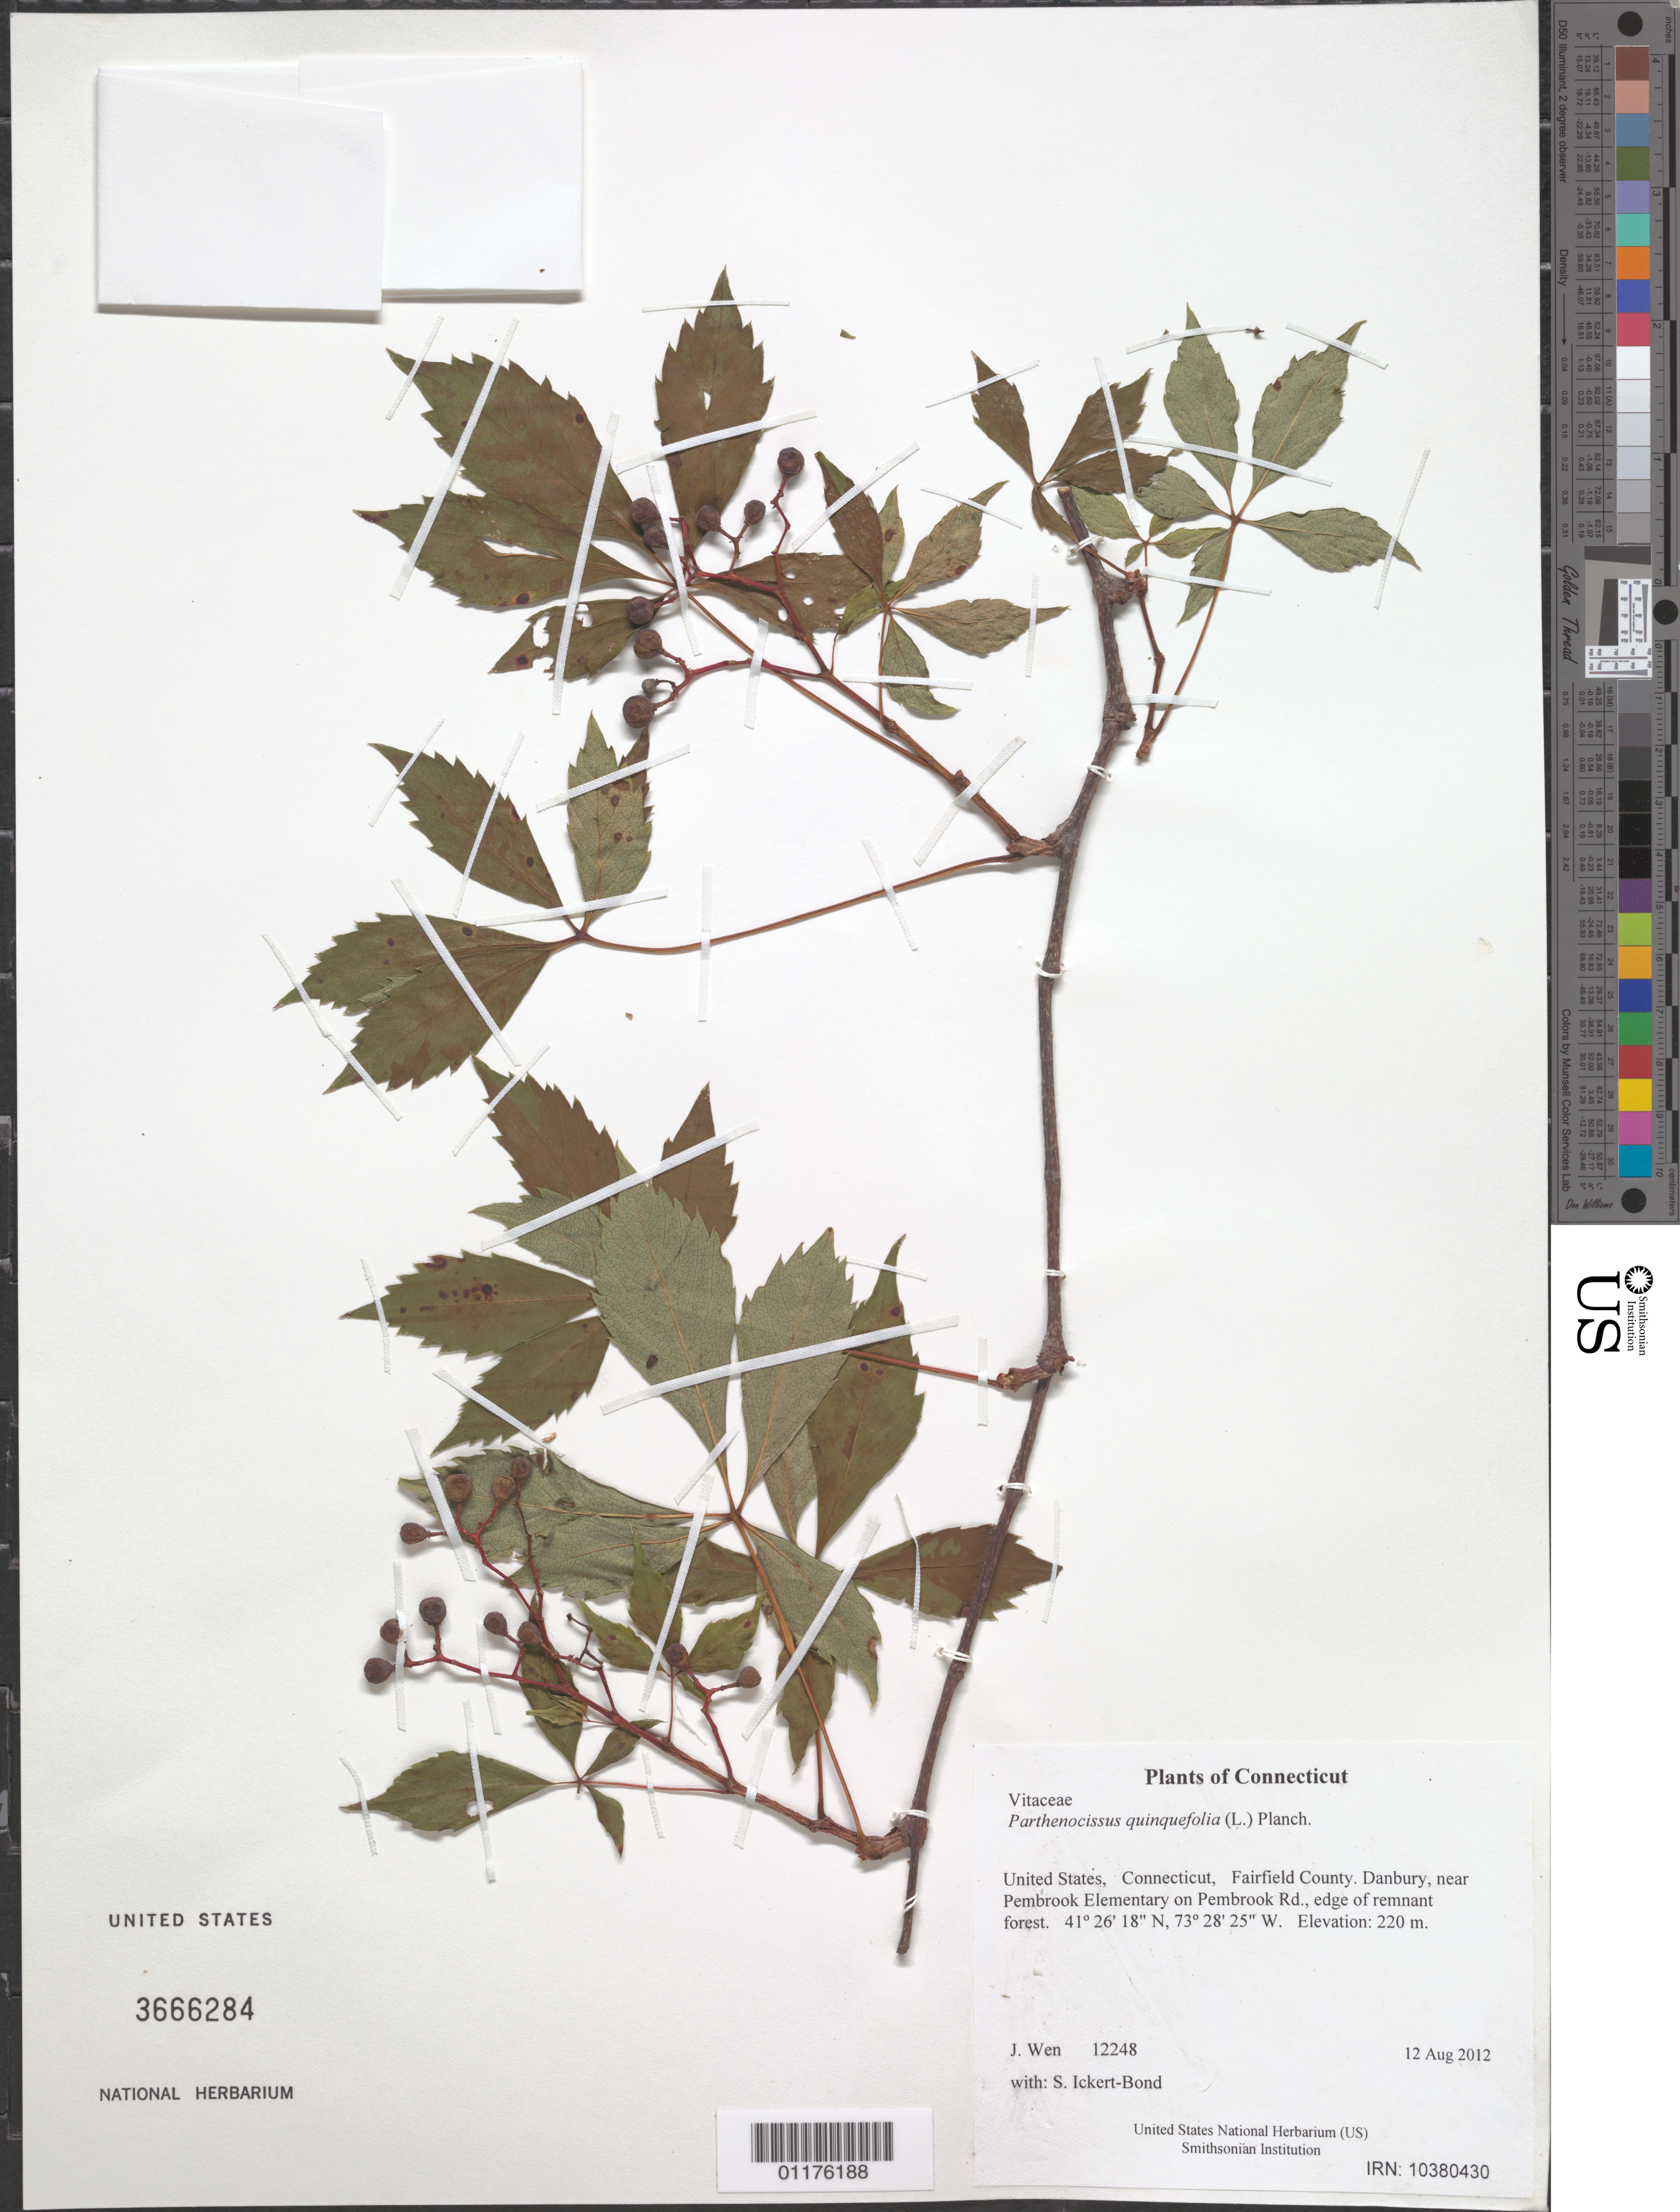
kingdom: Plantae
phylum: Tracheophyta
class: Magnoliopsida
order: Vitales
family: Vitaceae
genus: Parthenocissus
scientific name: Parthenocissus quinquefolia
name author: (L.) Planch.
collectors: J. Wen & S. Ickert-Bond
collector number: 12248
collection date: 2012-08-12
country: United States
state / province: Connecticut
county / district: Fairfield County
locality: Danbury, near Pembrook Elementary on Pembrook Rd., edge of remnant forest.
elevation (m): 220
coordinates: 41 26.302 N, 73 28.410 W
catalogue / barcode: US 3666284